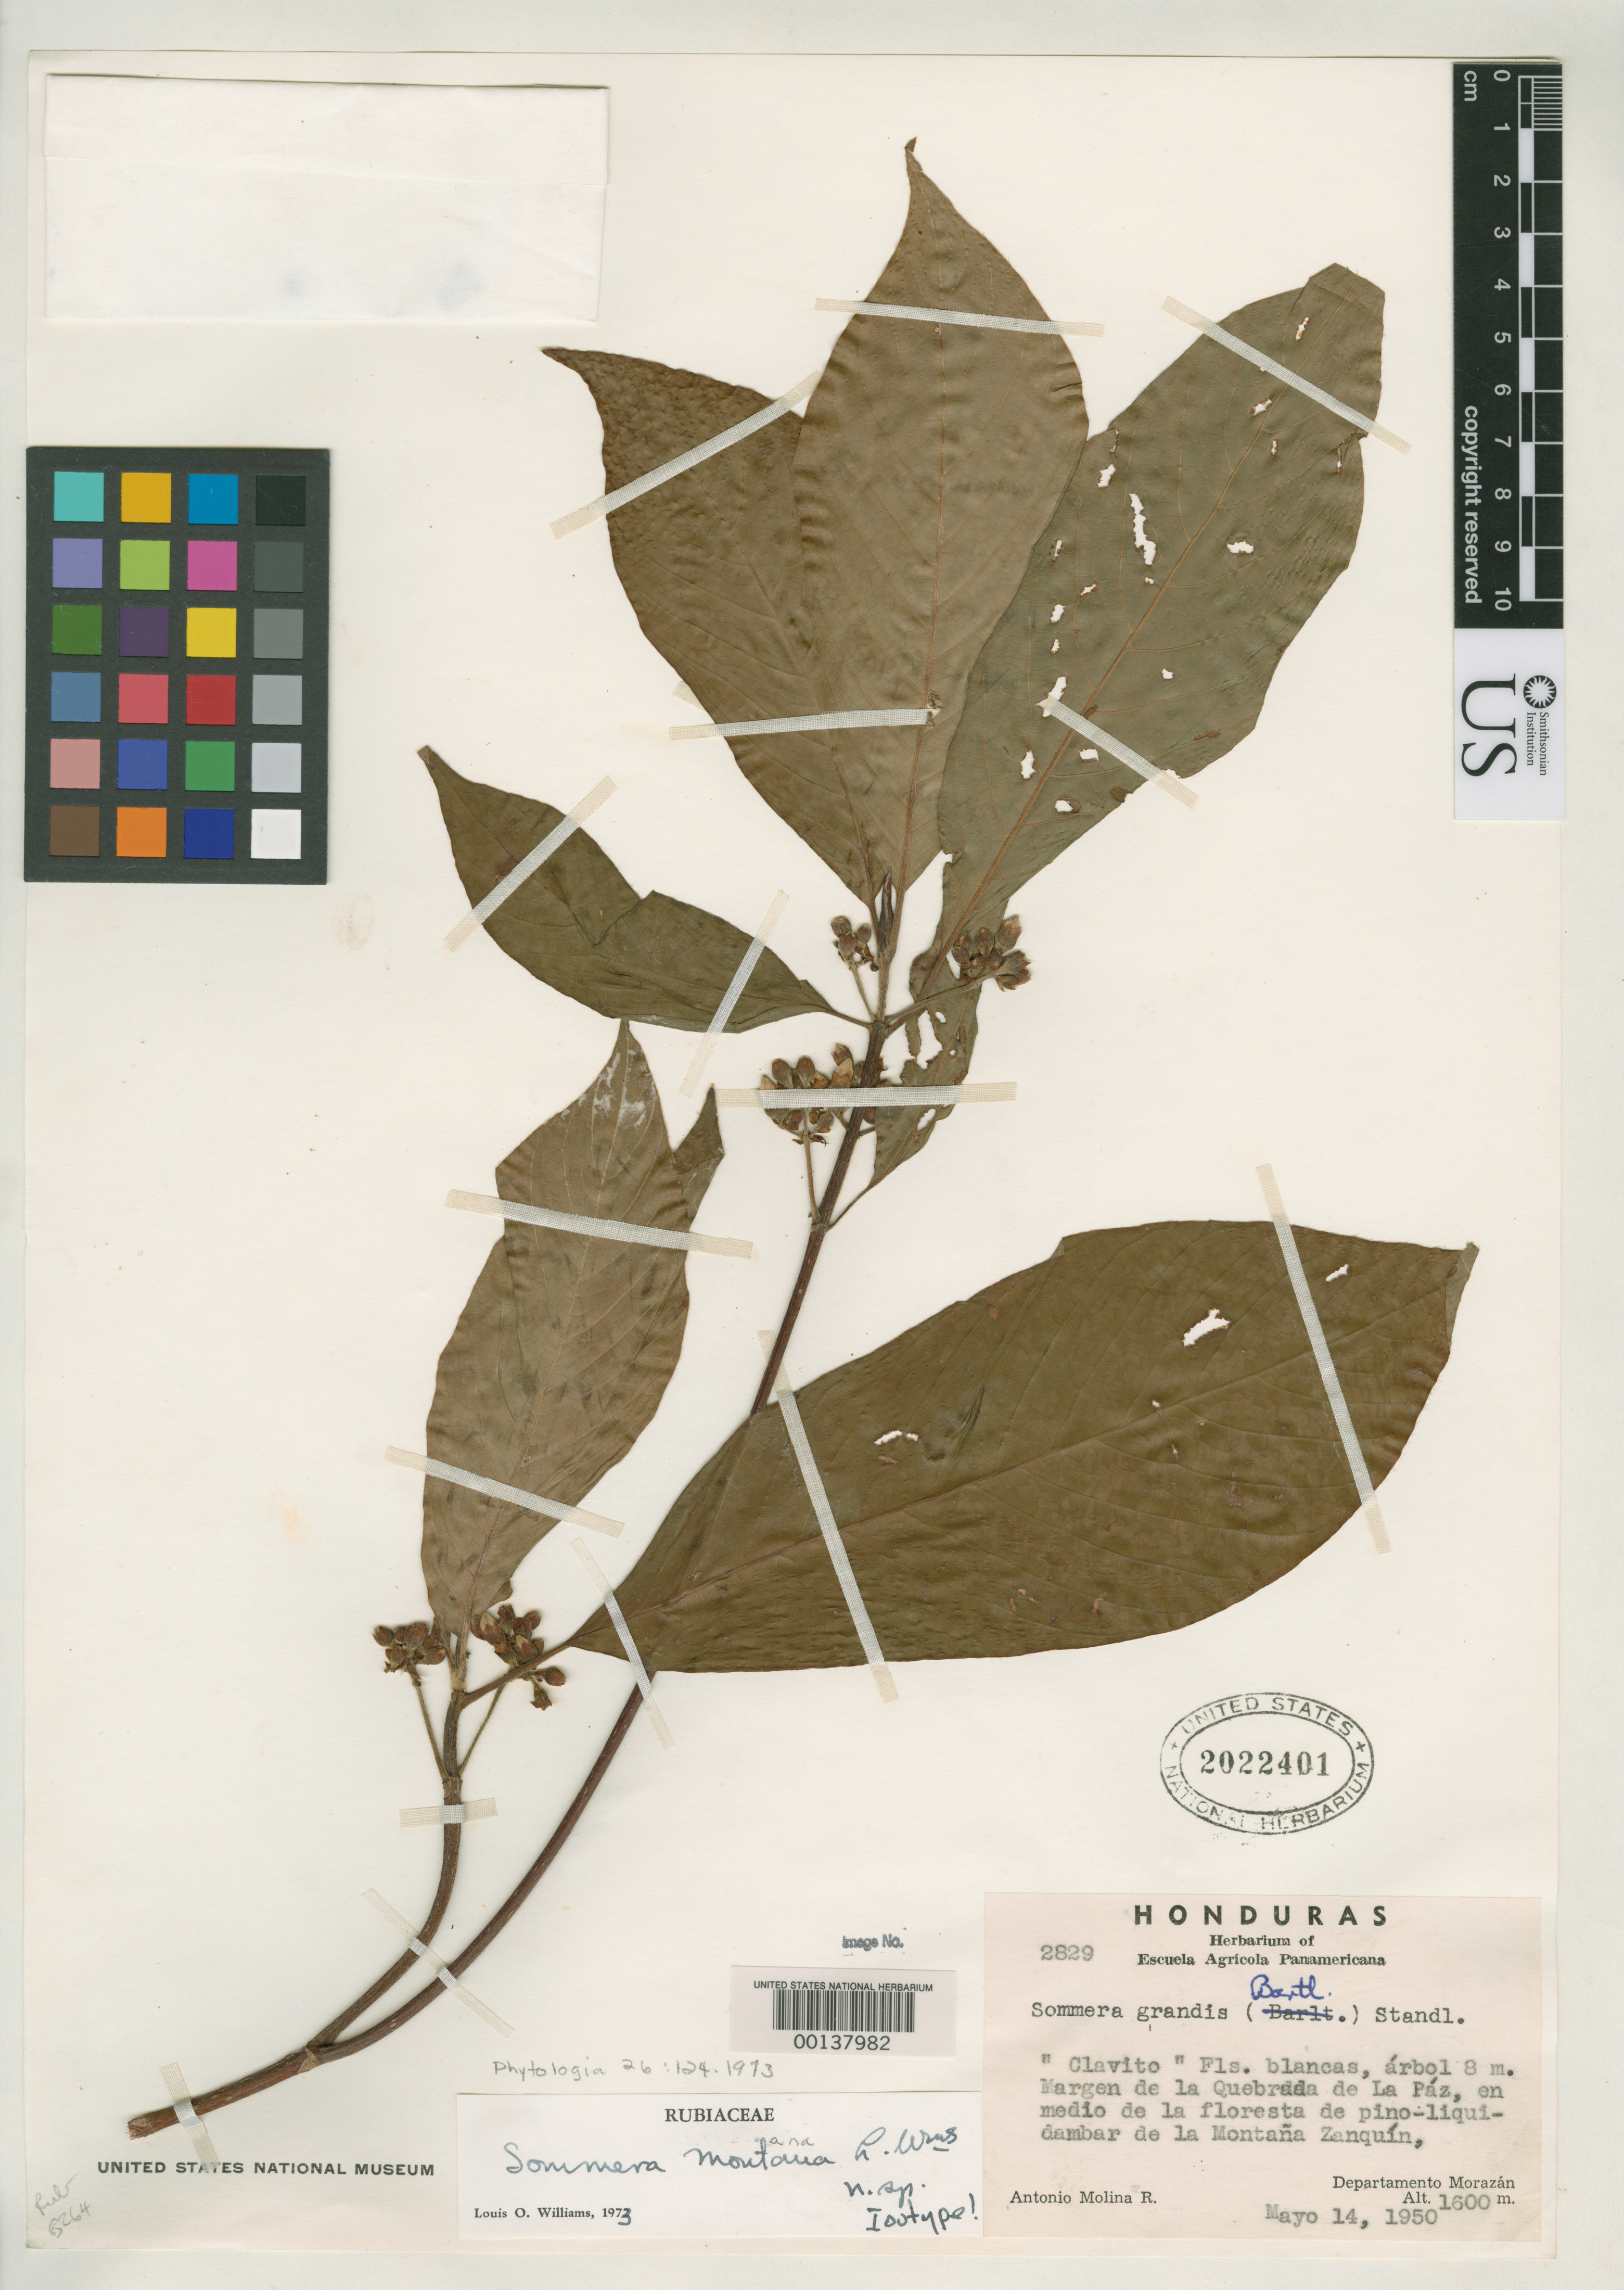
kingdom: Plantae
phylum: Tracheophyta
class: Magnoliopsida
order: Gentianales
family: Rubiaceae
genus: Sommera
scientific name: Sommera montana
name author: L.O. Williams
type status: Isotype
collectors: A. Molina R.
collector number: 2829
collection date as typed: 14 May 1950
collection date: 1950-05-14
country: Honduras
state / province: Fco. Morazán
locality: Margen de La Quebrada de La Paz, Montana Zanquin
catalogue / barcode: US 2022401